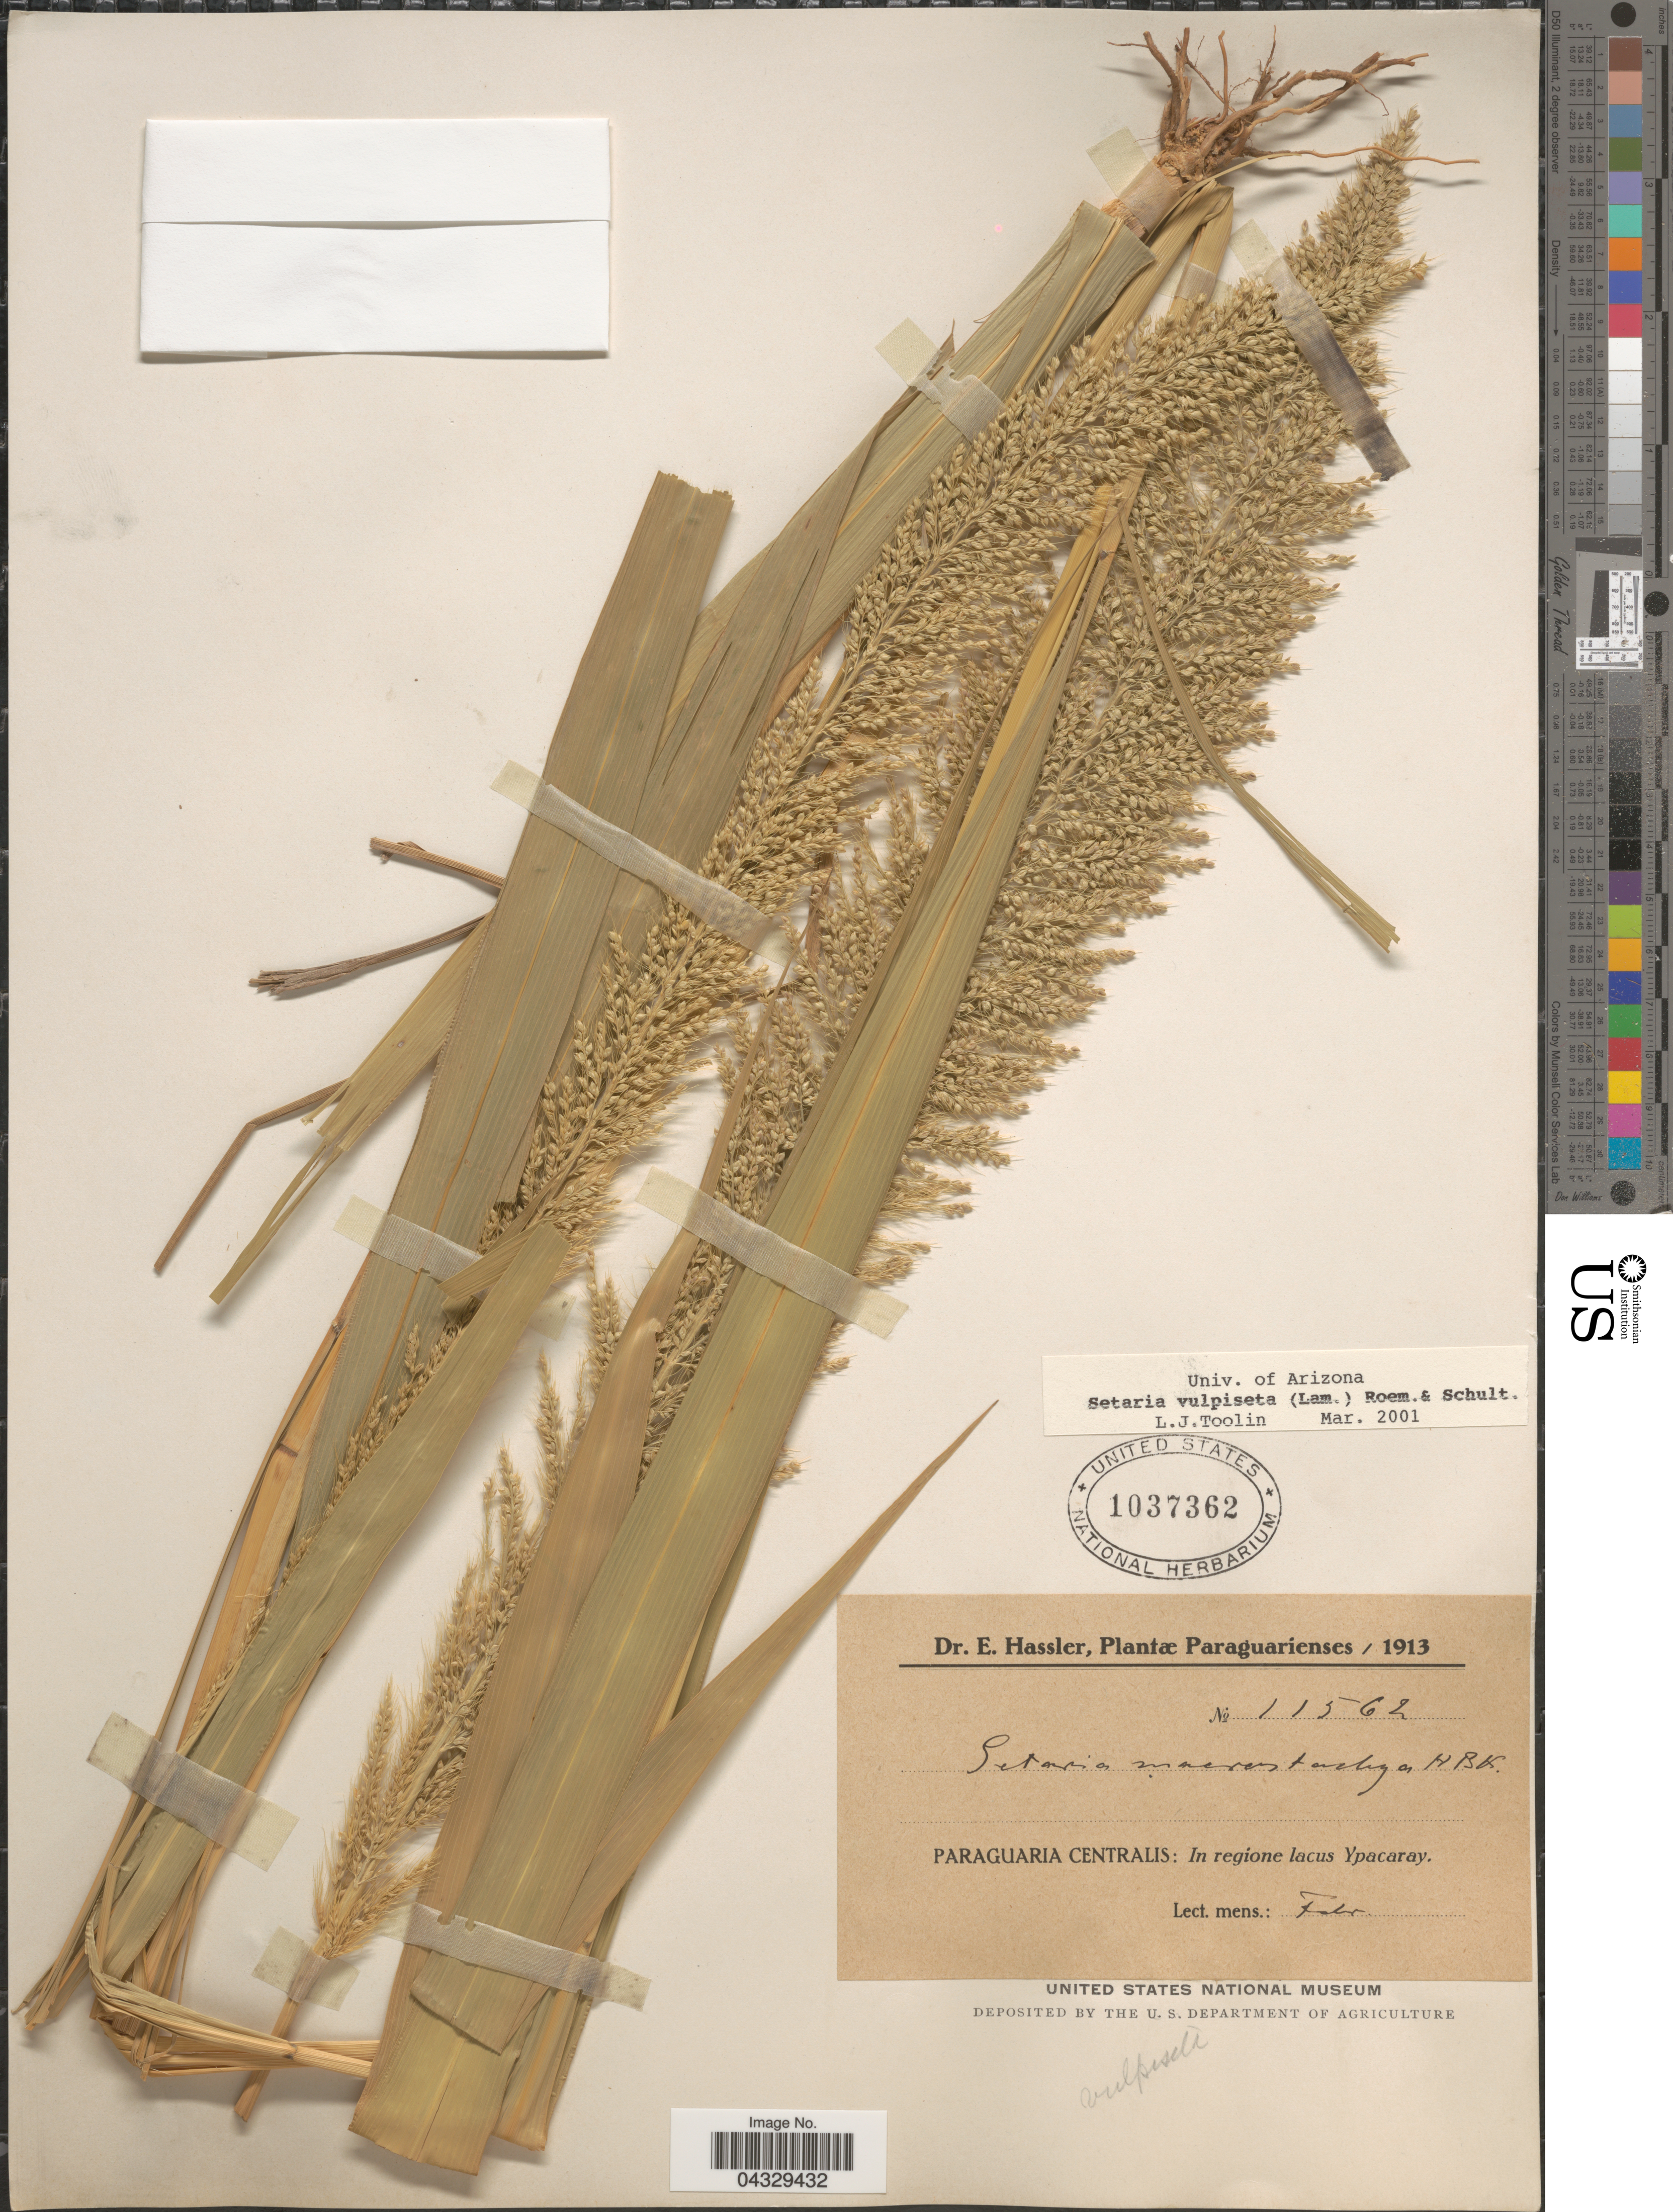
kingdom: Plantae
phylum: Tracheophyta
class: Liliopsida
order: Poales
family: Poaceae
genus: Setaria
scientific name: Setaria vulpiseta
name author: (Lam.) Roem. & Schult.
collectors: E. Hassler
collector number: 11562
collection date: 1913-02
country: Paraguay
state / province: Paraguari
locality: Paraguaria Centralis: In regione lacus Ypacaray.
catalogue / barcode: US 1037362